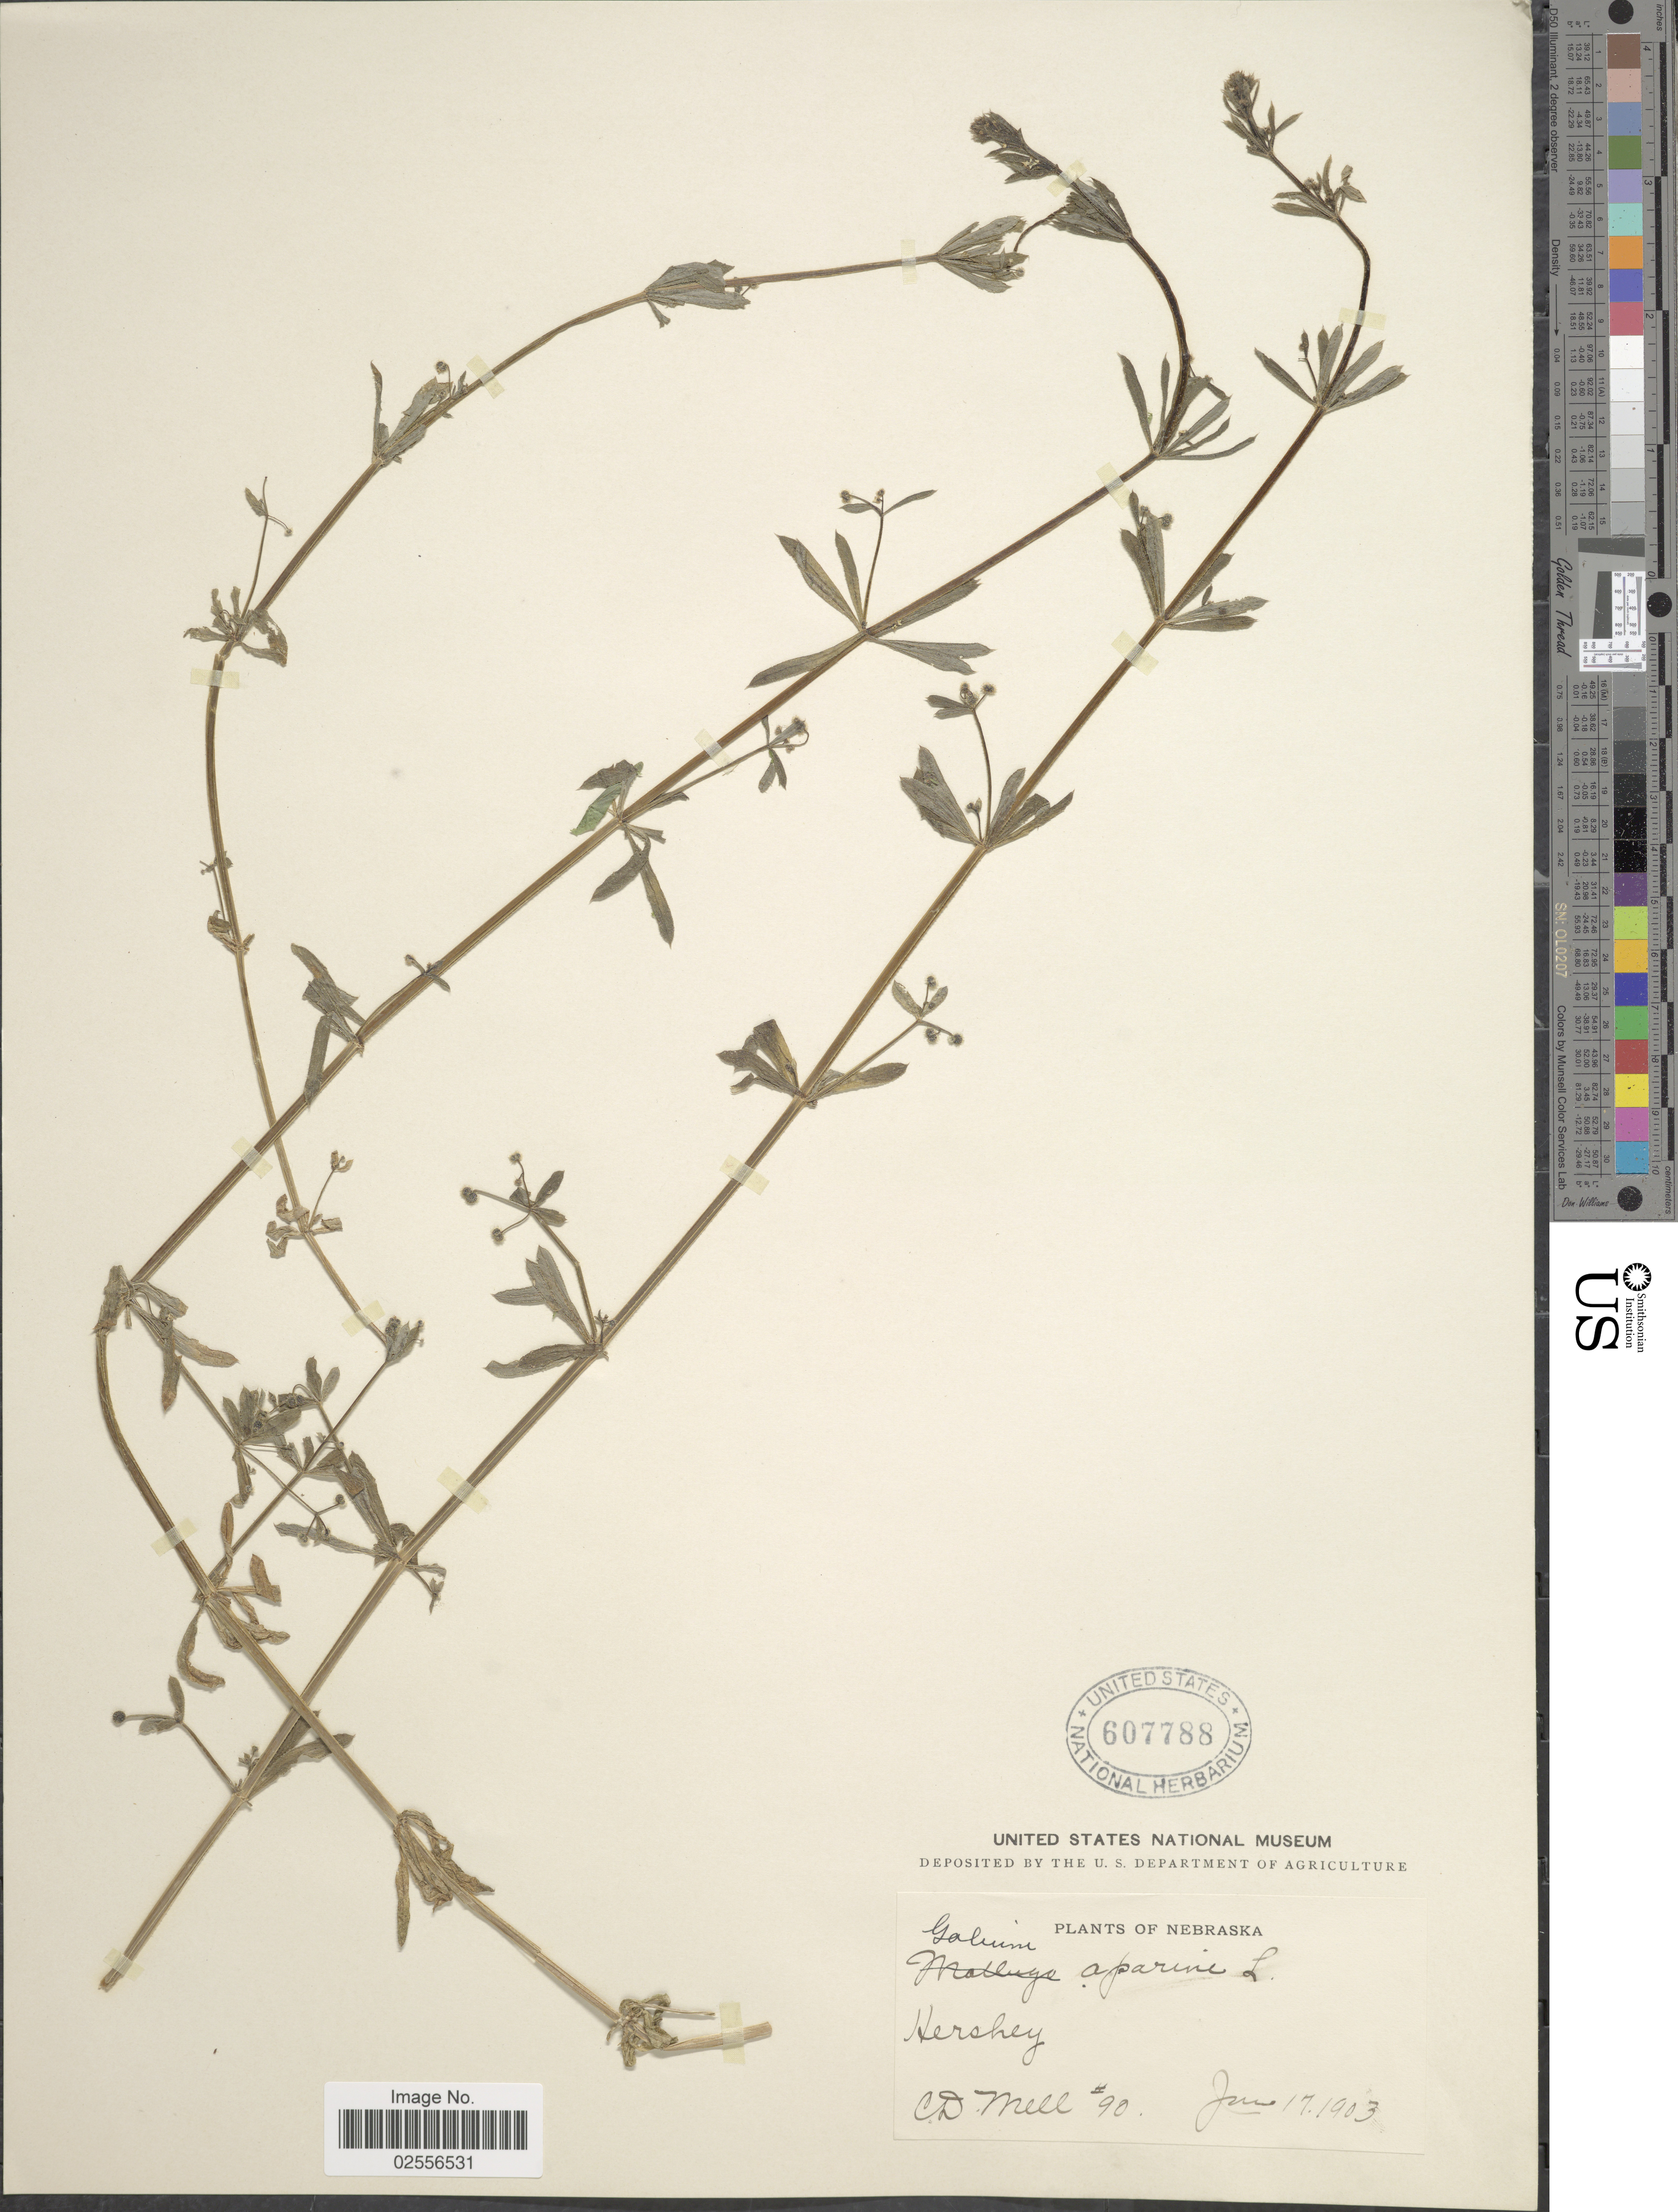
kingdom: Plantae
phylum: Tracheophyta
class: Magnoliopsida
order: Gentianales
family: Rubiaceae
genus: Galium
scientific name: Galium aparine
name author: L.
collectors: C. D. Mell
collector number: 901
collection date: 1903-06-17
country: United States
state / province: Nebraska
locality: Hershey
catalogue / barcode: US 607788